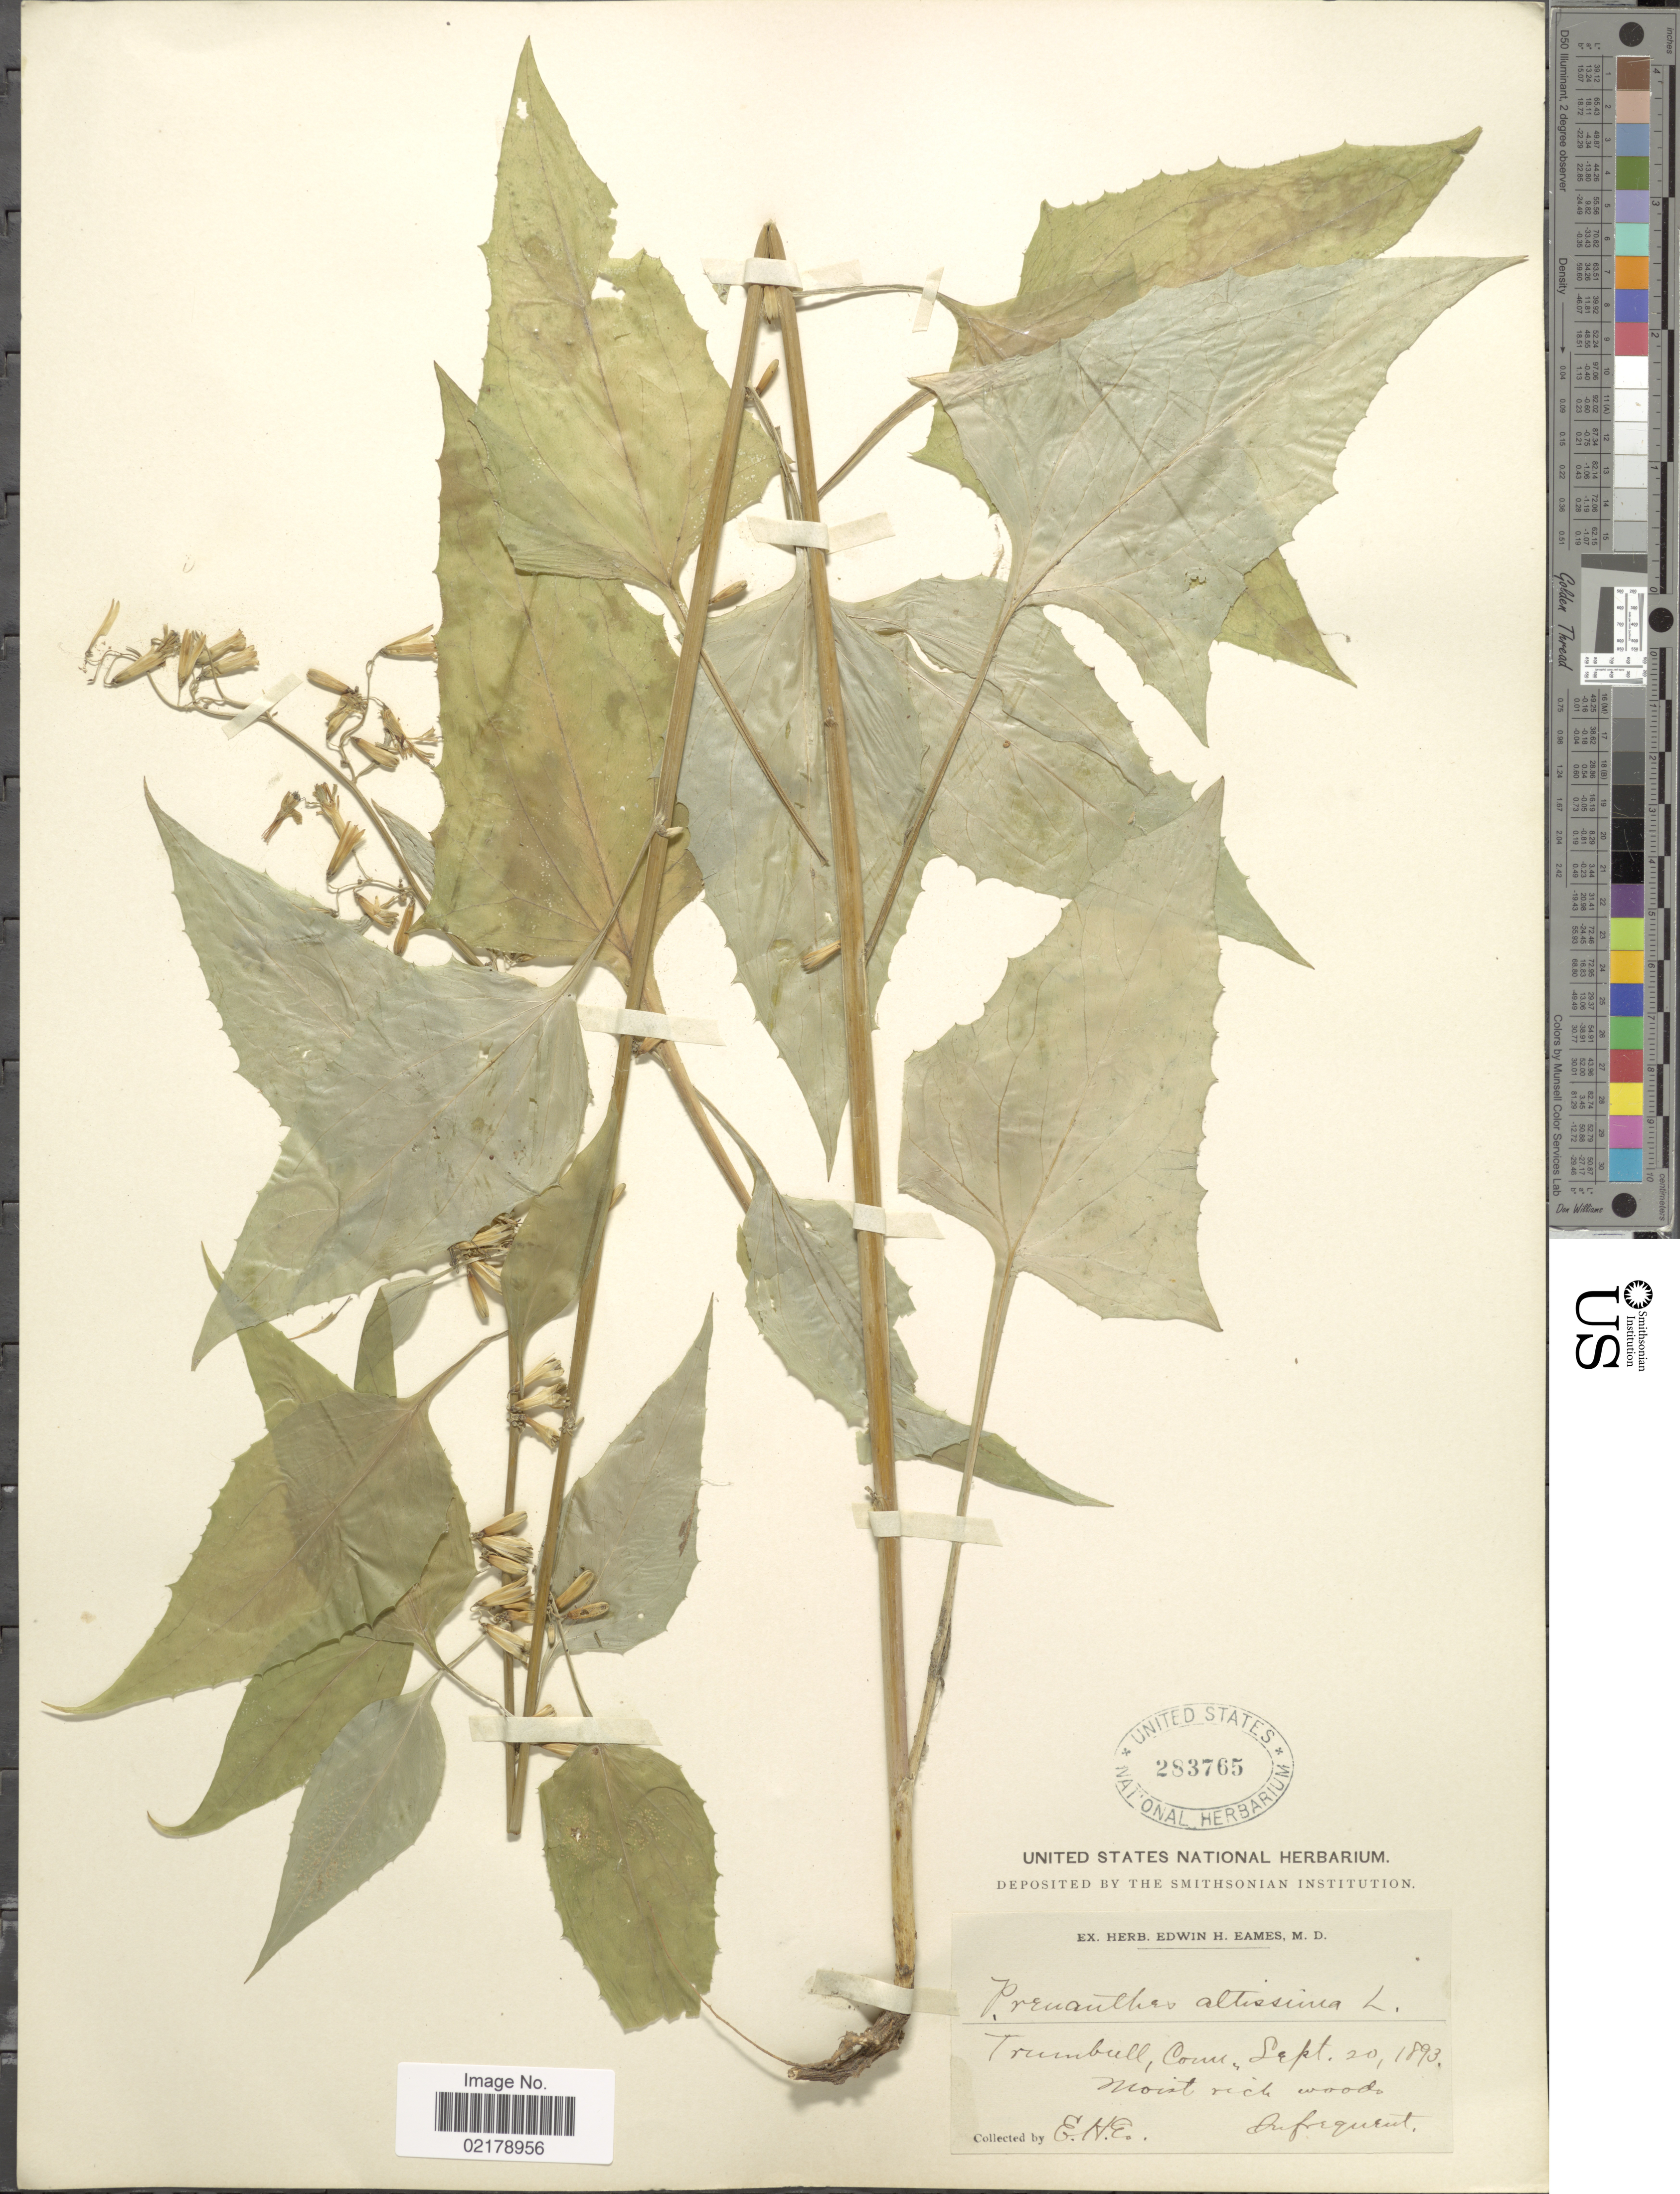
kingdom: Plantae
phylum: Tracheophyta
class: Magnoliopsida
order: Asterales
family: Asteraceae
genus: Nabalus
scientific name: Nabalus altissimus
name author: (L.) Hook.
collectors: E. H. Eames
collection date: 1893-09-20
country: United States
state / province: Connecticut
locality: Trumbull, Moist rich woods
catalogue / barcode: US 283765